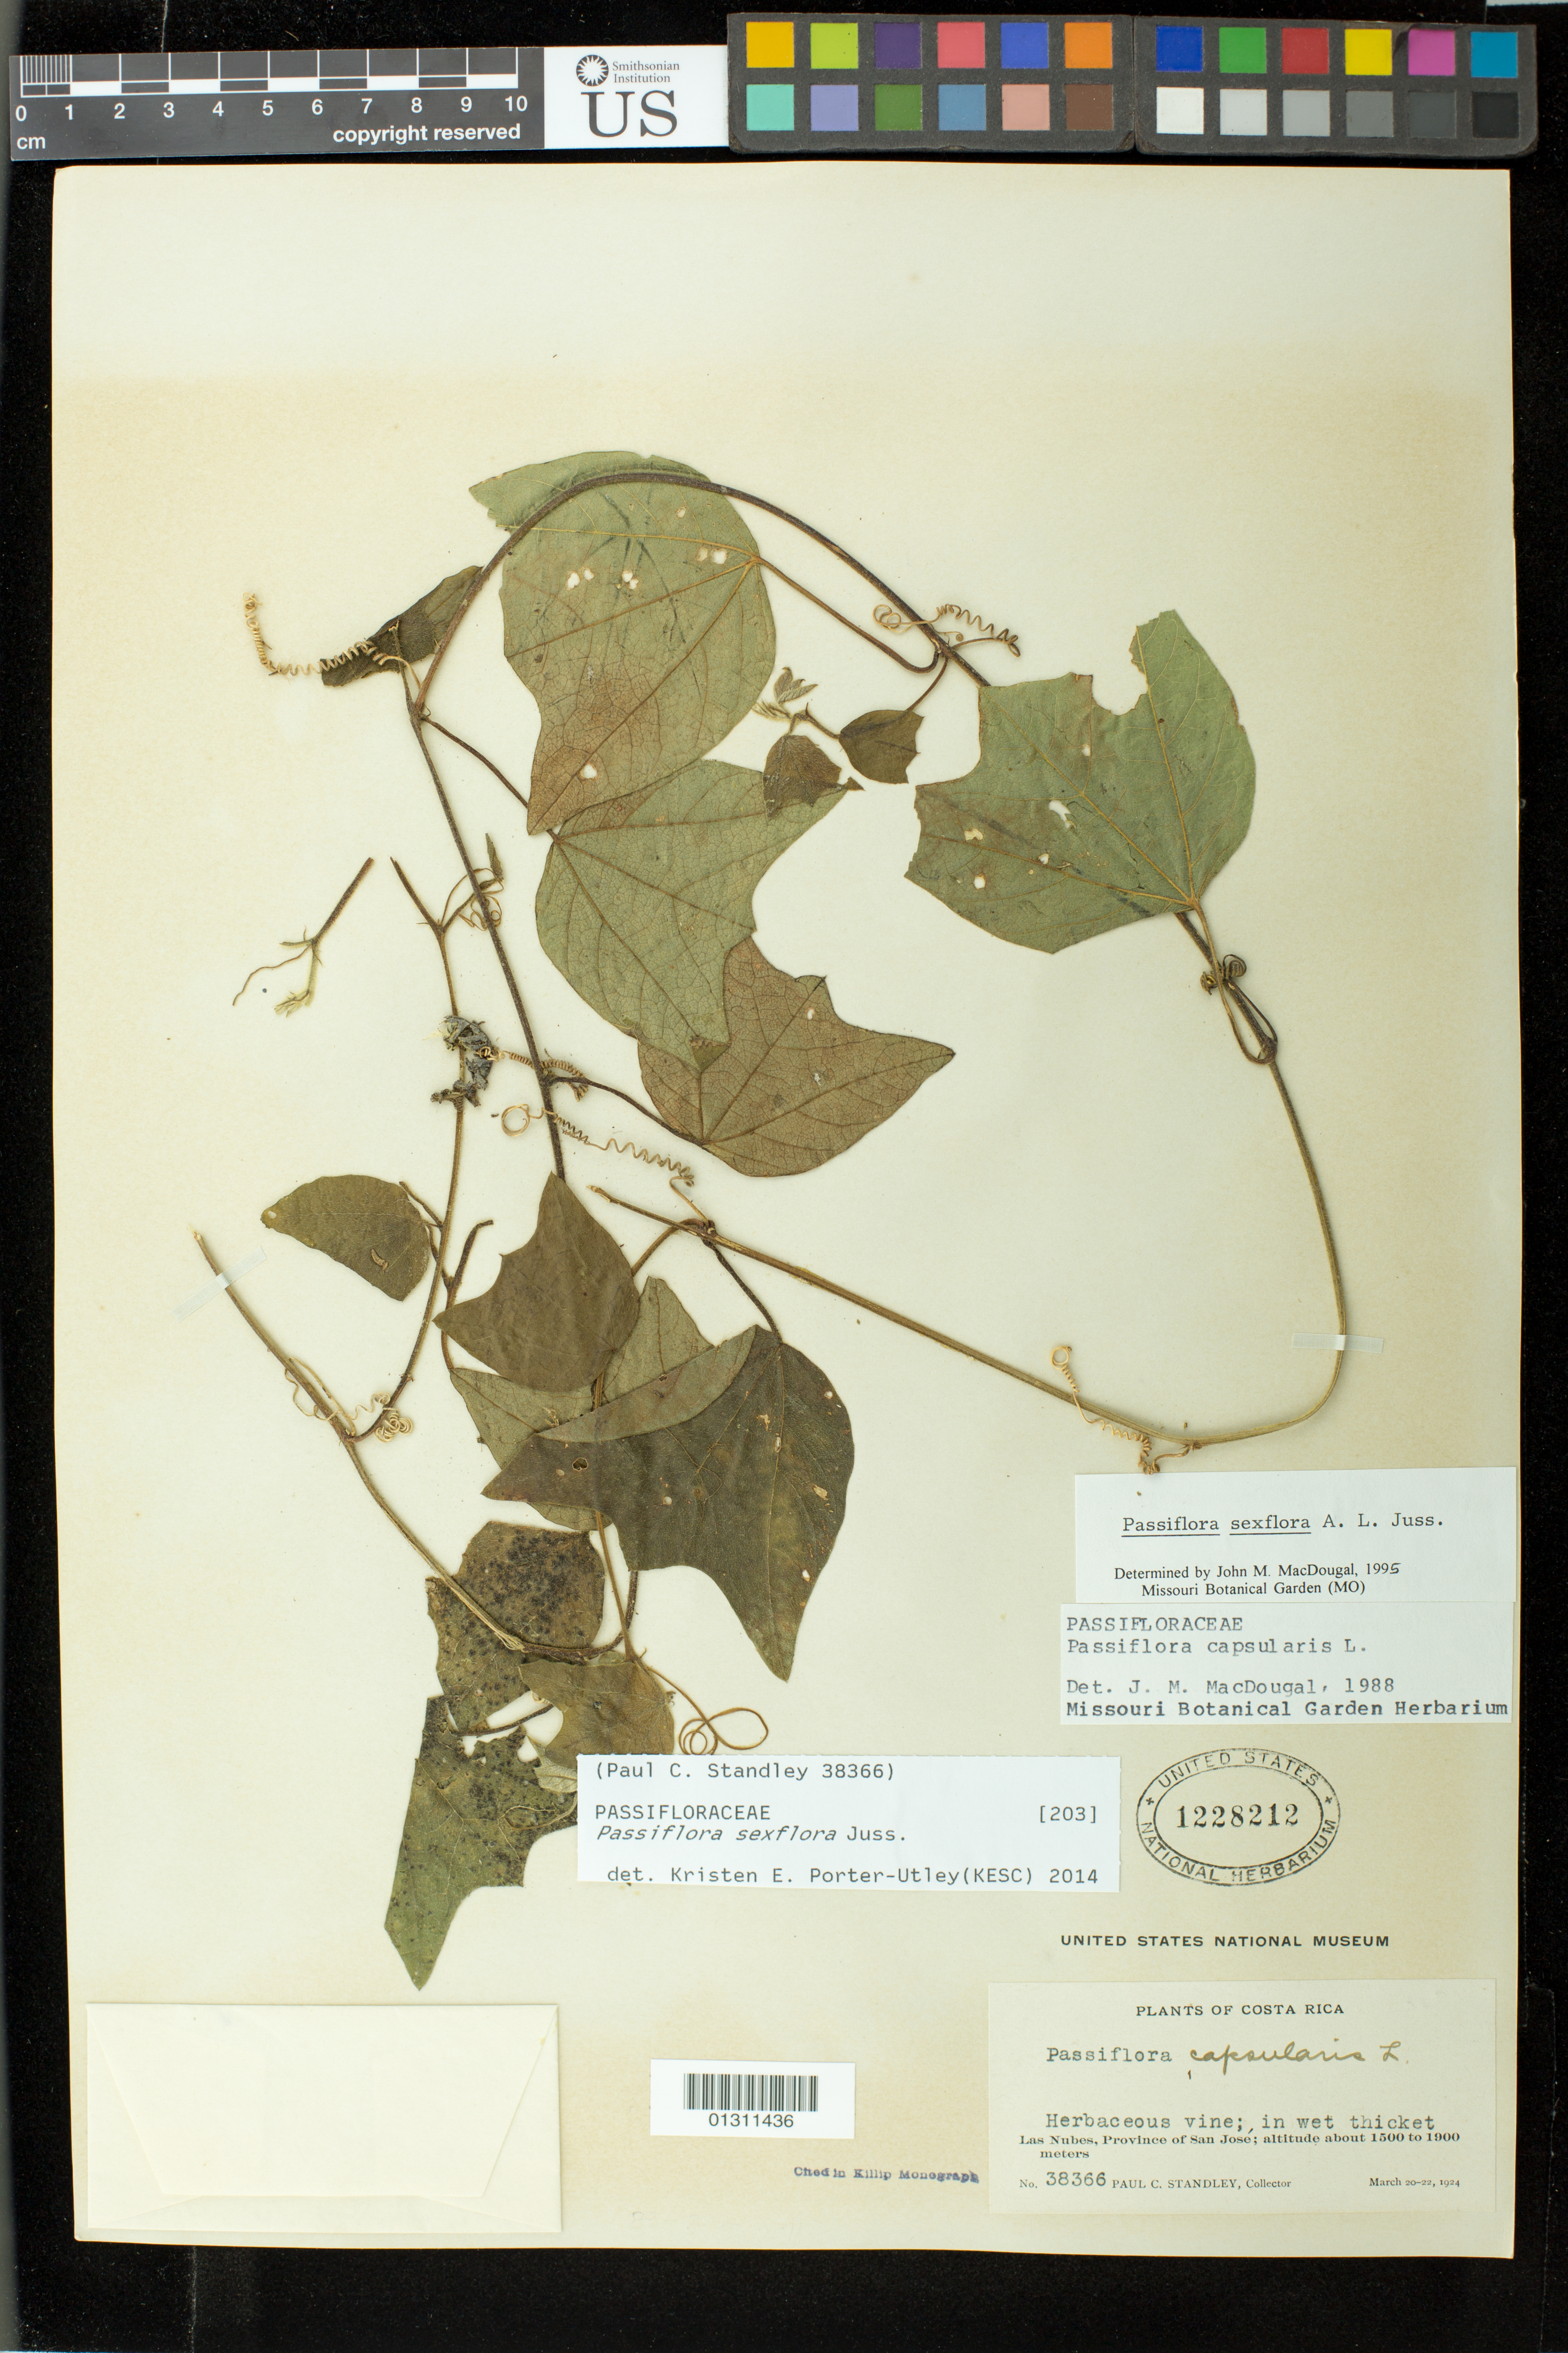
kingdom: Plantae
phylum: Tracheophyta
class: Magnoliopsida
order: Malpighiales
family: Passifloraceae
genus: Passiflora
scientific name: Passiflora sexflora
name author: Juss.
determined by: Porter-Utley, Kristen E.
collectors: P. C. Standley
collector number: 38366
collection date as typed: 20-22 Mar 1924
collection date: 1924-03-20/1924-03-22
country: Costa Rica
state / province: San José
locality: Las Nubes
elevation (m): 1500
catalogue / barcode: US 1228212